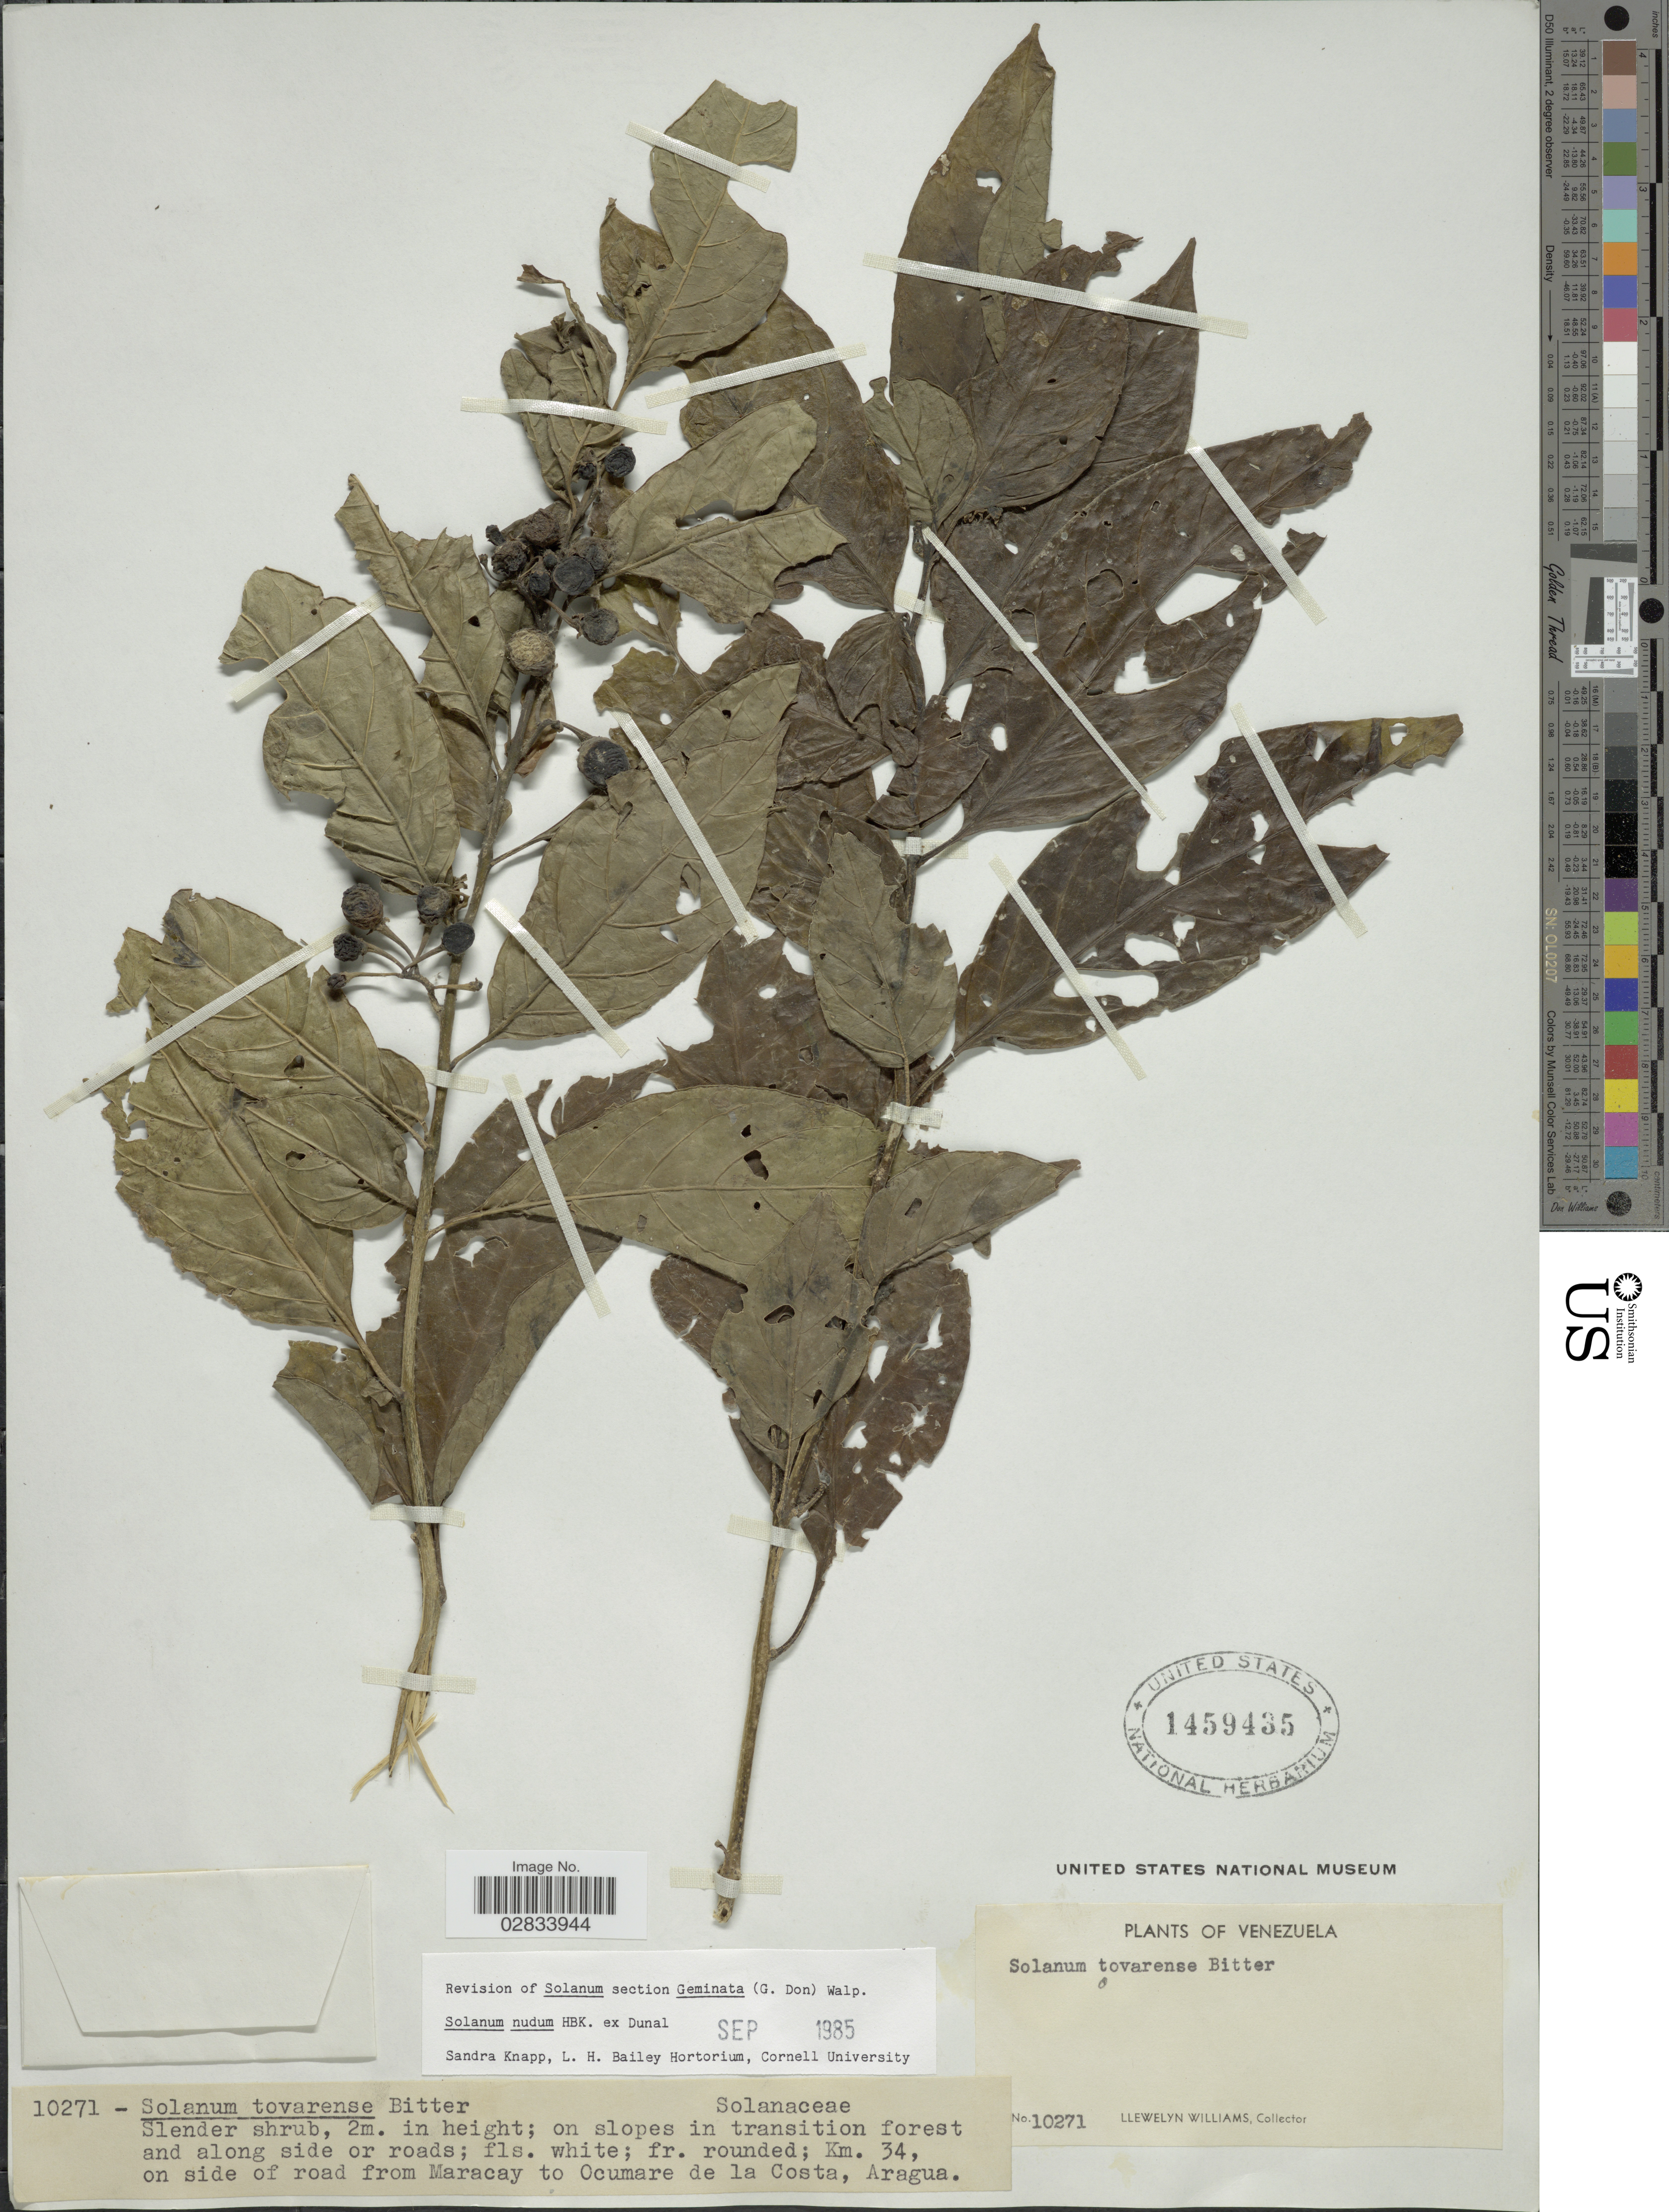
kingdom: Plantae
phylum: Tracheophyta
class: Magnoliopsida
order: Solanales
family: Solanaceae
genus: Solanum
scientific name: Solanum nudum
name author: Humb. & Bonpl. ex Dunal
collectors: Ll. Williams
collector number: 10271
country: Venezuela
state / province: Aragua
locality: Km. 34, on side of road from Maracay to Ocumare de la Costa, Aragua.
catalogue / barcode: US 1459435